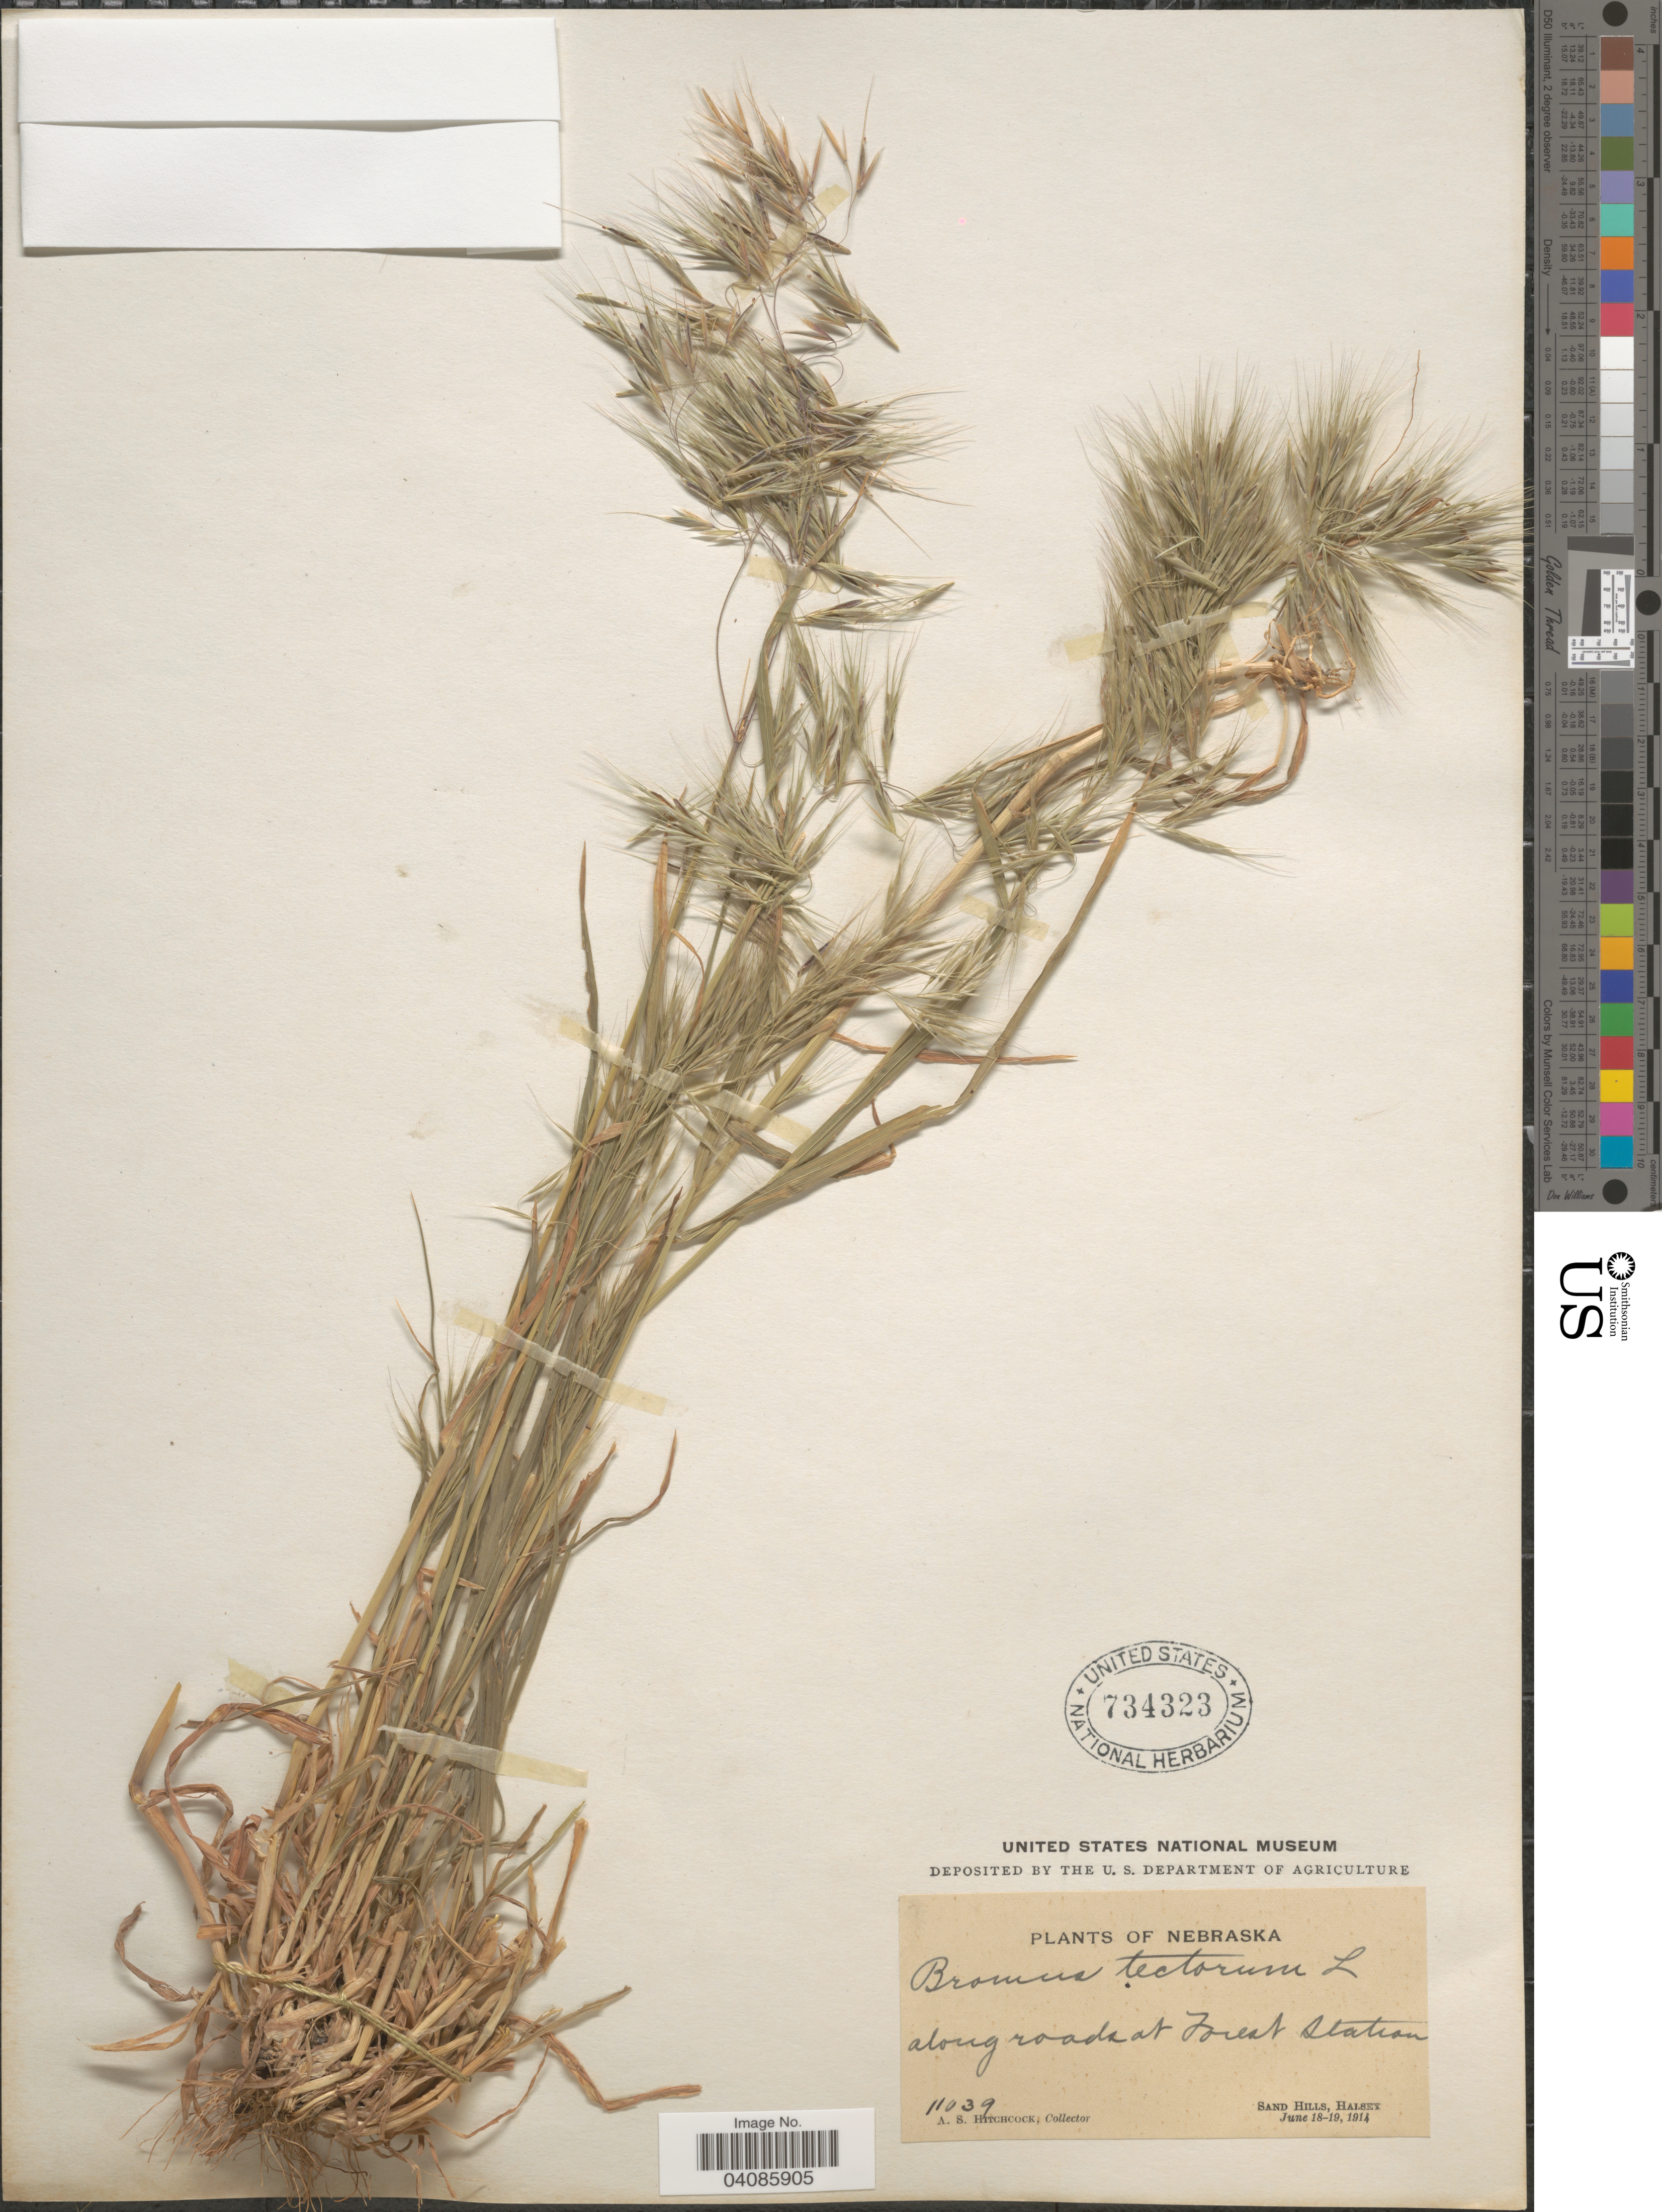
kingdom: Plantae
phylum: Tracheophyta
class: Liliopsida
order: Poales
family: Poaceae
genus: Bromus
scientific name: Bromus tectorum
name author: L.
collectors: A. S. Hitchcock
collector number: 11039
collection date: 1914-06-18/1914-06-19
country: United States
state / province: Nebraska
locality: Along roads at Forest Station. Sand Hills, Halsey.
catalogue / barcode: US 734323